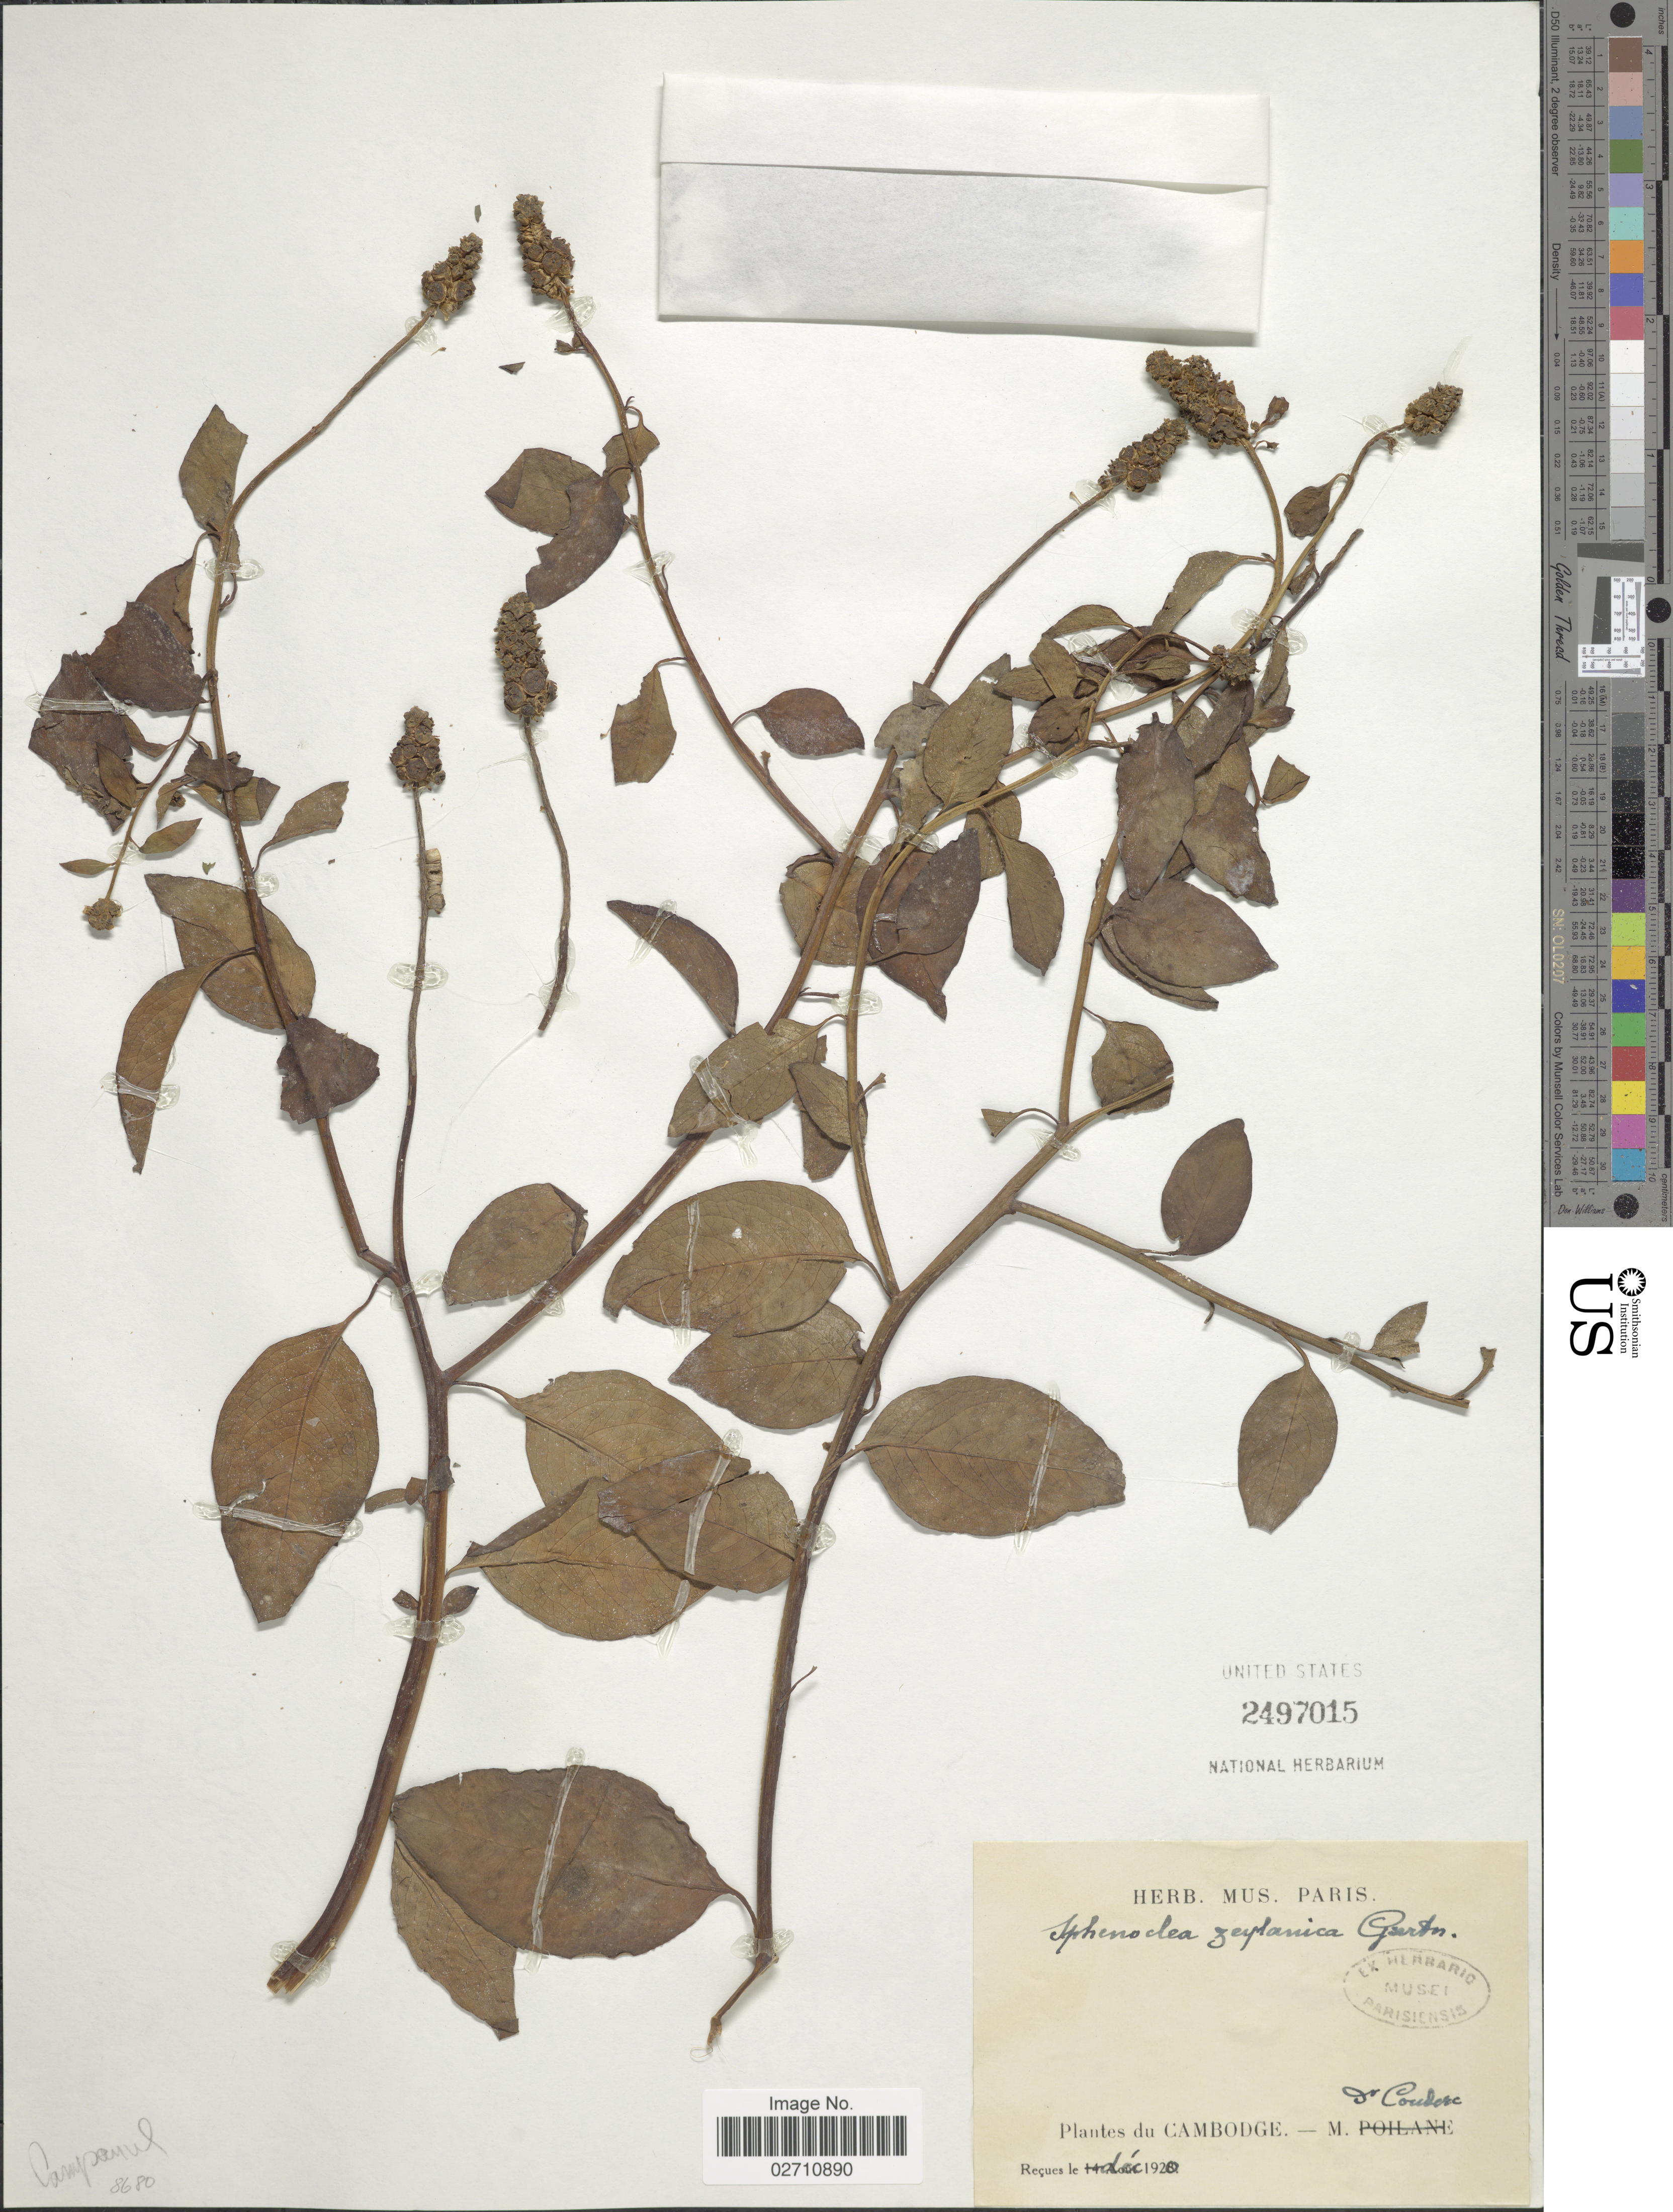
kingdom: Plantae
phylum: Tracheophyta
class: Magnoliopsida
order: Solanales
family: Sphenocleaceae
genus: Sphenoclea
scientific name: Sphenoclea zeylanica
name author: Gaertn.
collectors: Couderc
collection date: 1920-12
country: Cambodia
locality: Cambodge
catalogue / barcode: US 2497015